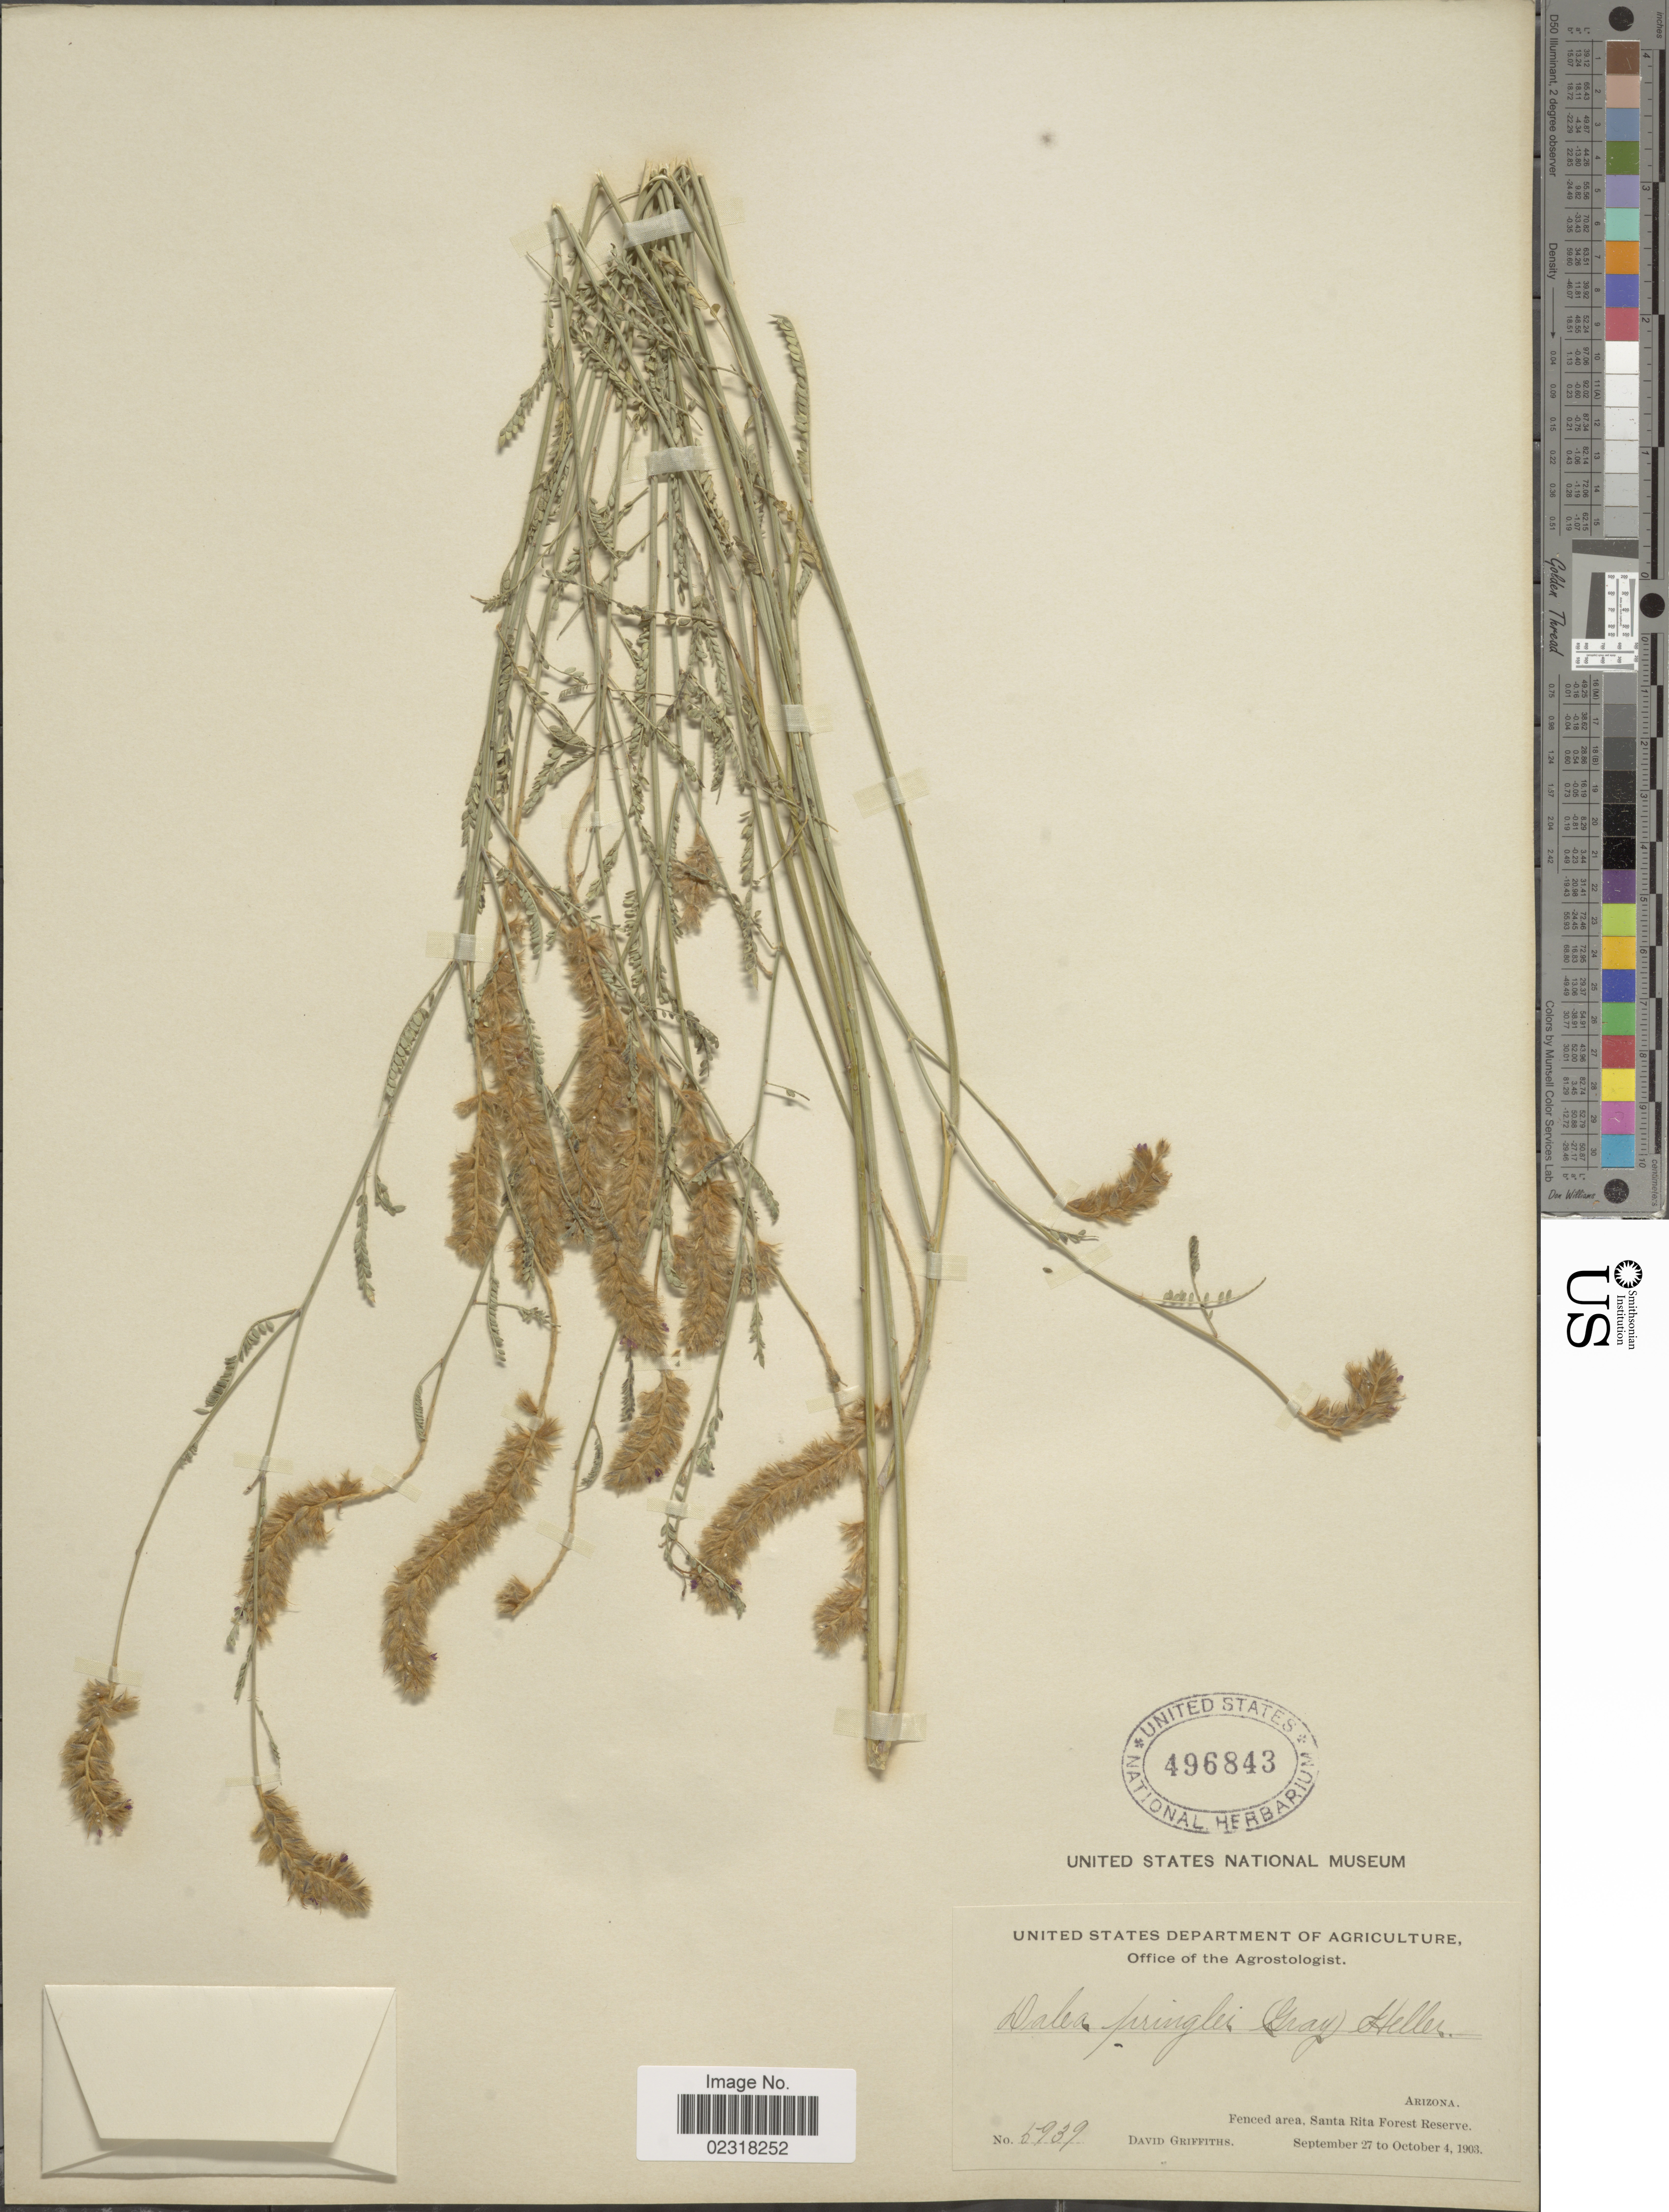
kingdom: Plantae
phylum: Tracheophyta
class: Magnoliopsida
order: Fabales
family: Fabaceae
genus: Dalea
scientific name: Dalea pringlei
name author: A. Gray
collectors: D. Griffiths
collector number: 5939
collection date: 1903-09-27/1903-10-04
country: United States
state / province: Arizona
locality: Fenced area, Santa Rita Forest Reserve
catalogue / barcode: US 496843